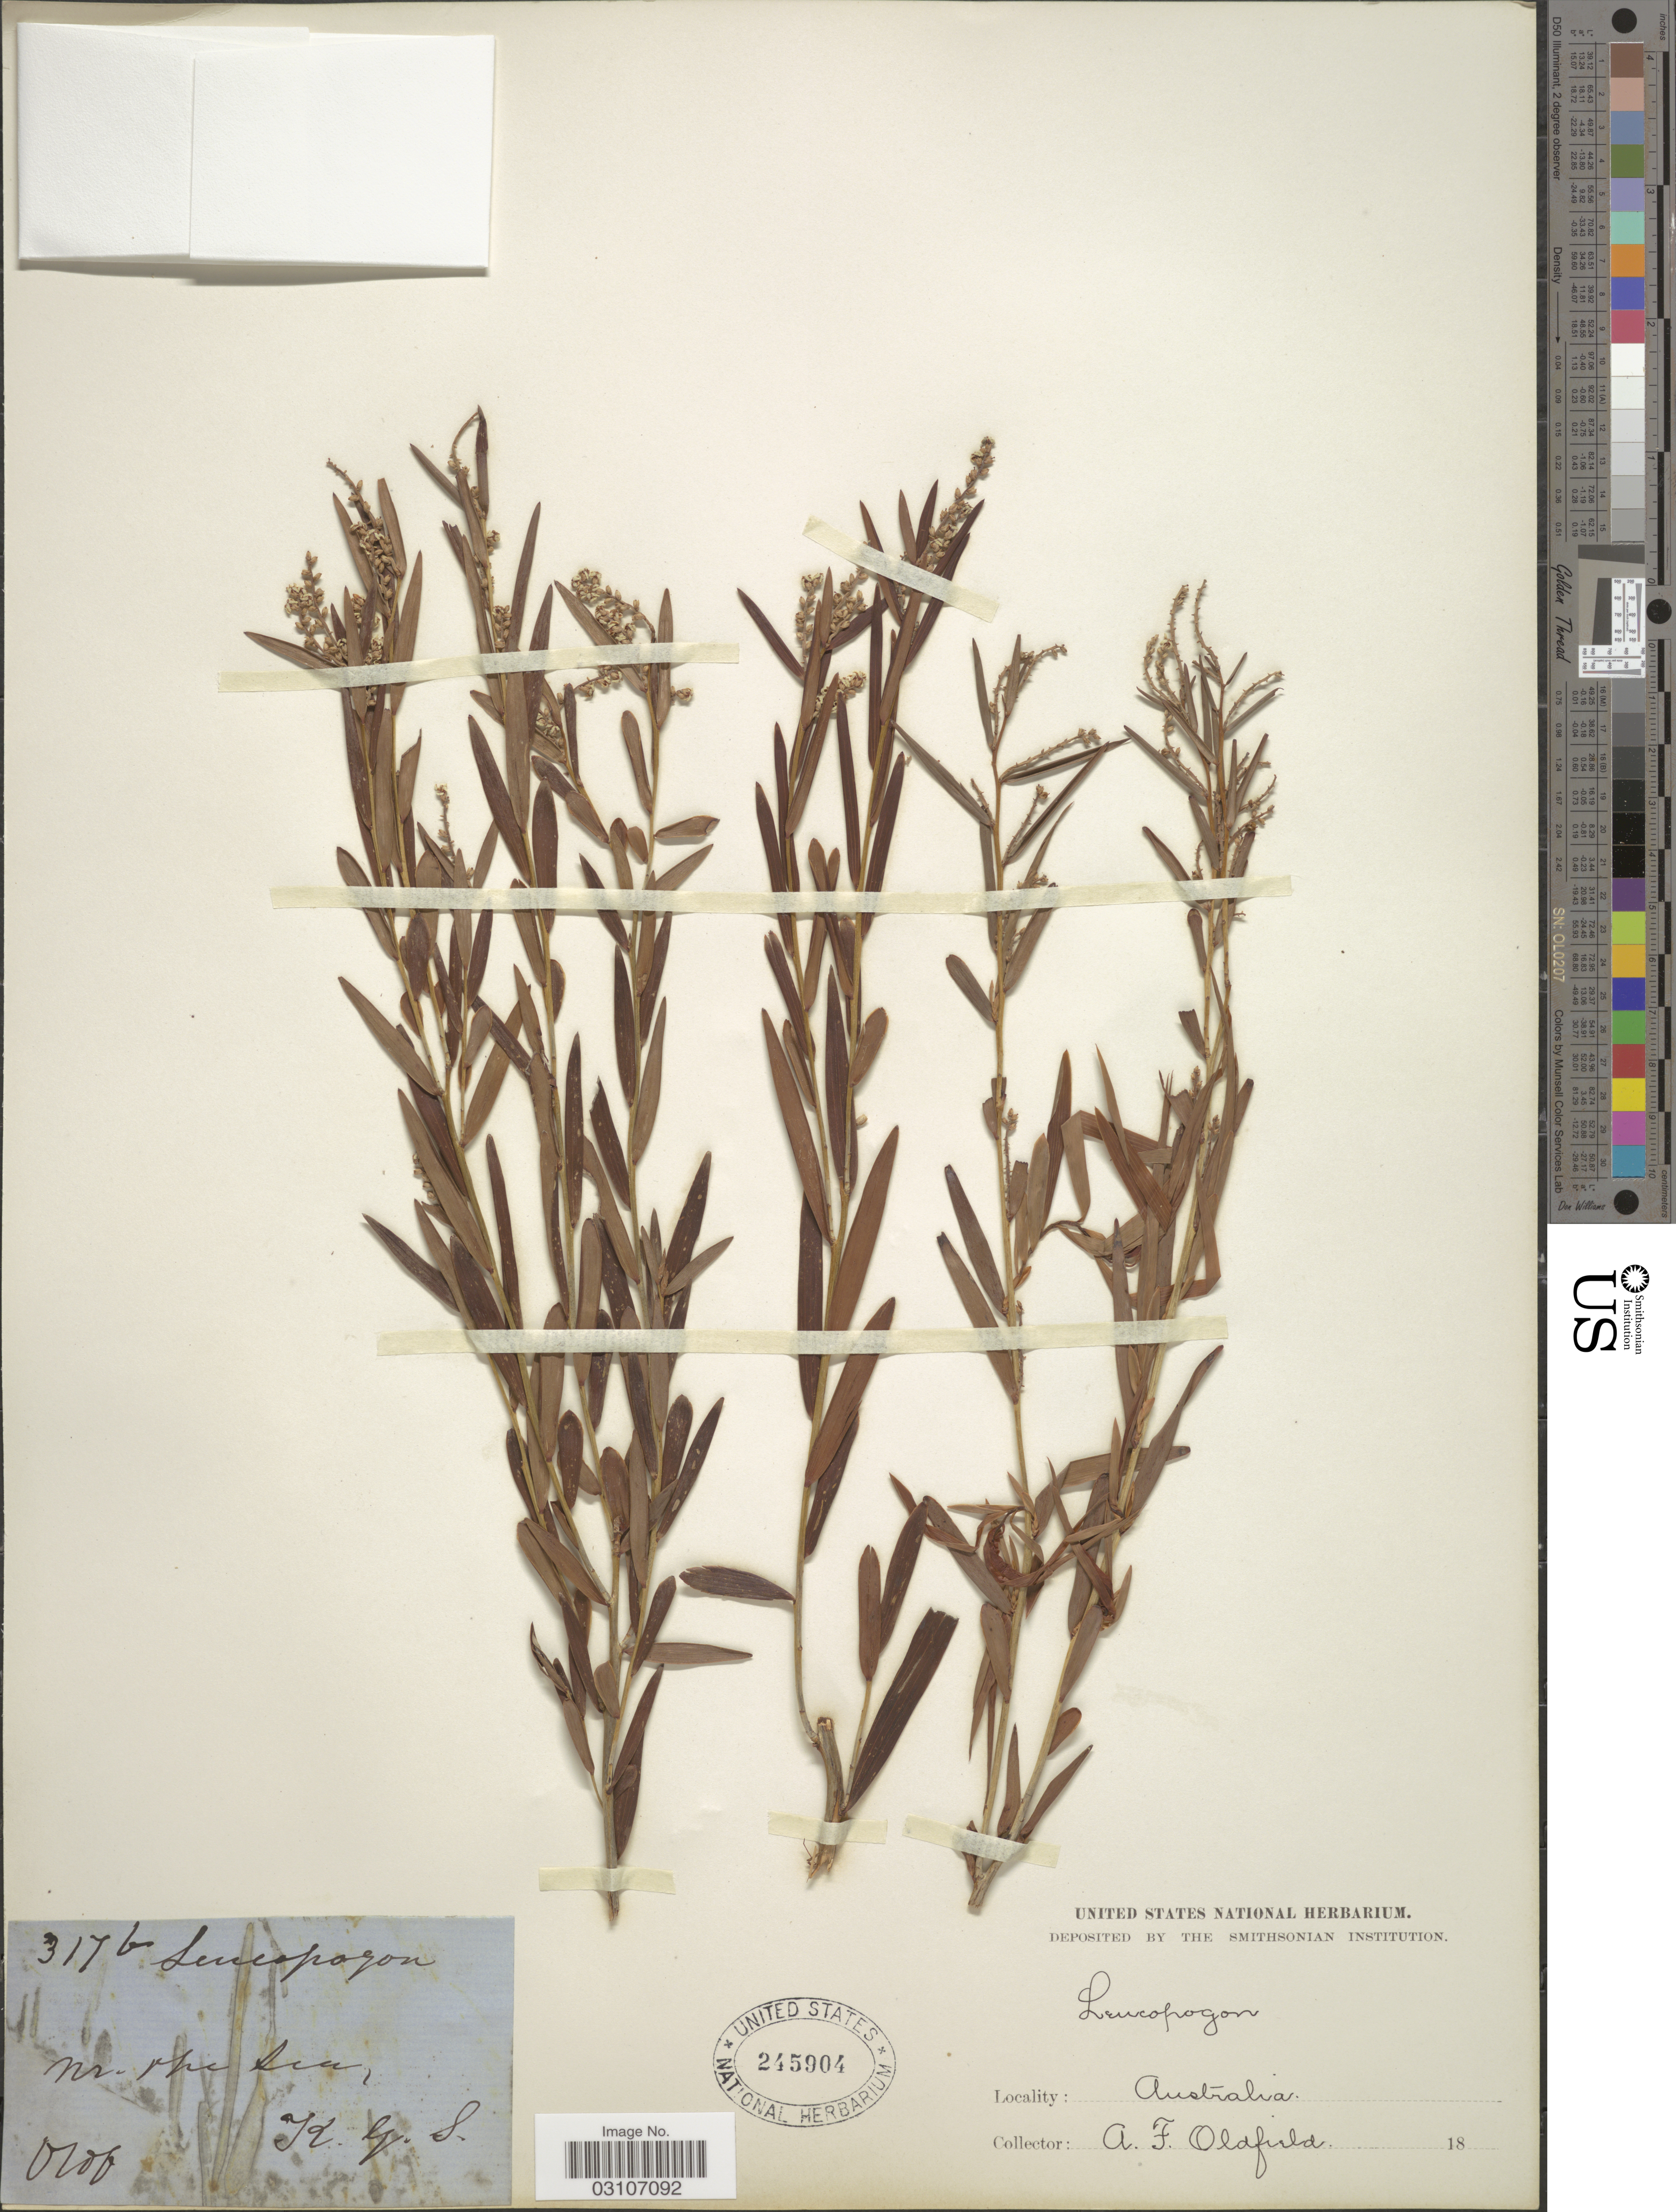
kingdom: Plantae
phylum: Tracheophyta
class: Magnoliopsida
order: Ericales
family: Ericaceae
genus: Leucopogon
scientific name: Leucopogon sp.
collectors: A. Oldfield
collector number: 317b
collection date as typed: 18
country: Australia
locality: K.G.S. [unsure placement]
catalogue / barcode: US 245904